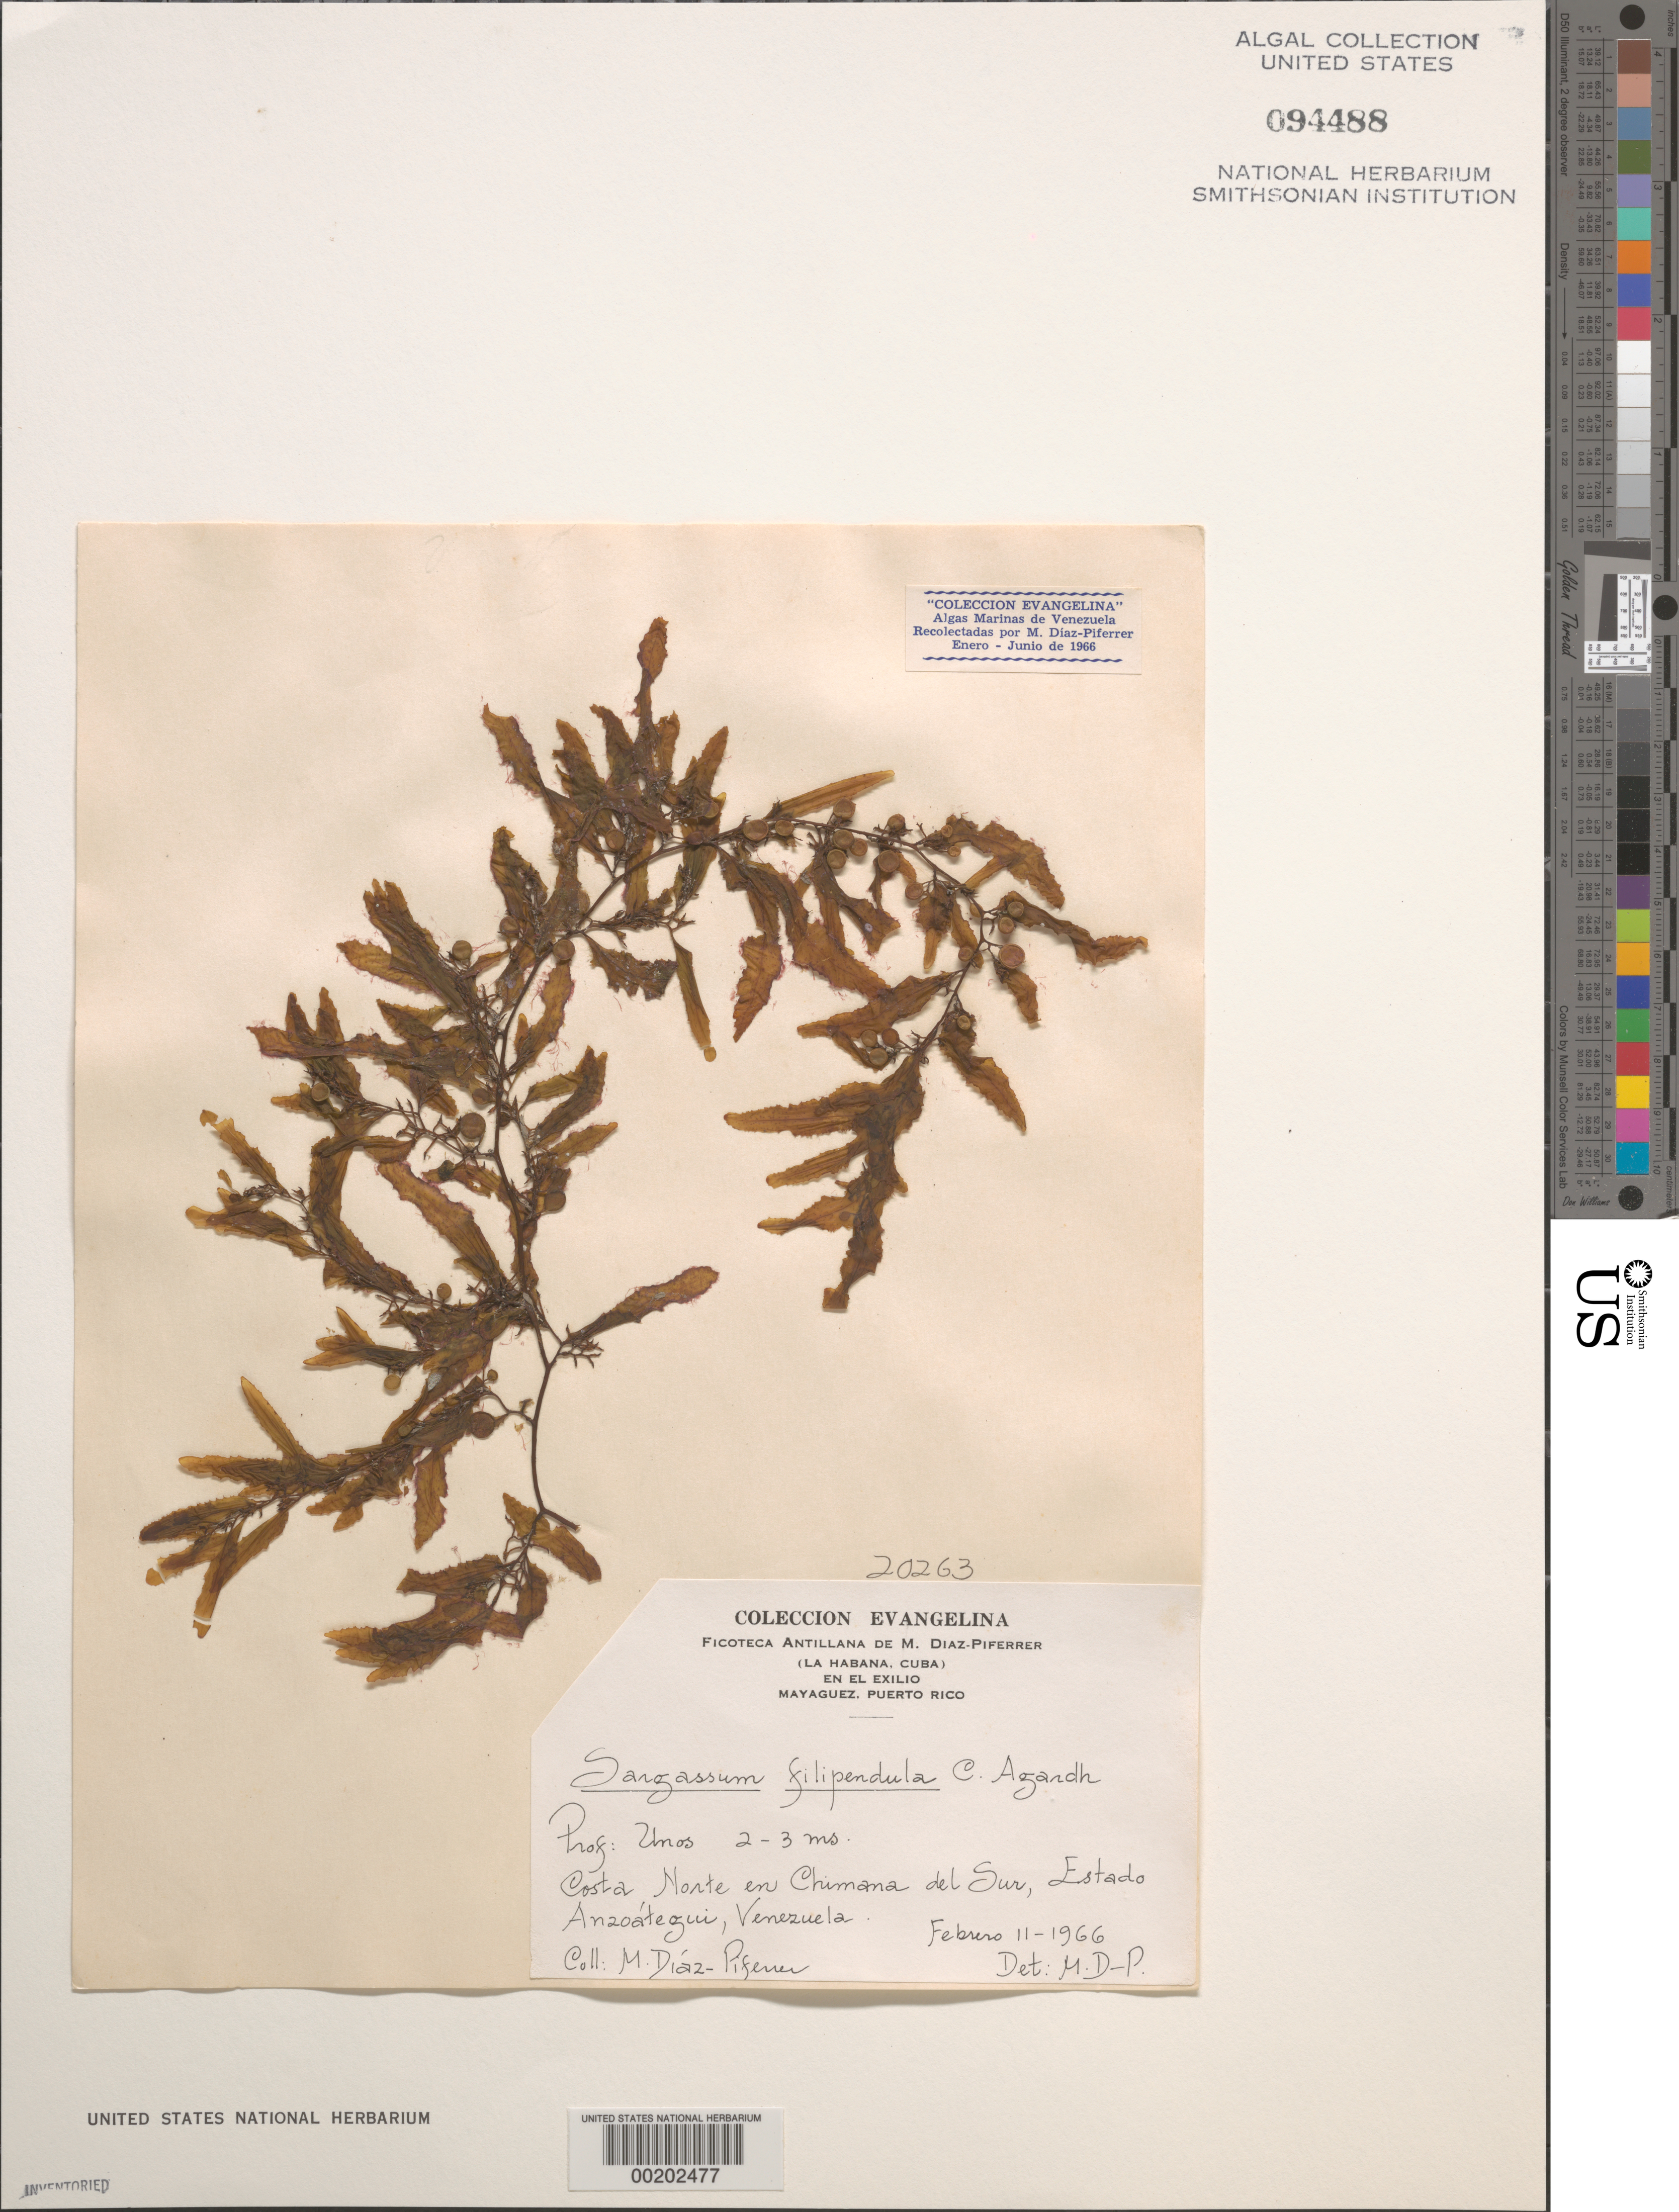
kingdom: Chromista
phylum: Ochrophyta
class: Phaeophyceae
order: Fucales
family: Sargassaceae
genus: Sargassum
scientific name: Sargassum filipendula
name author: C. Agardh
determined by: Diaz-Piferrer, M.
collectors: M. Diaz-Piferrer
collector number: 20263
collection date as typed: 11 Feb 1966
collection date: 1966-02-11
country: Venezuela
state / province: Anzoategui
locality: North of chimana del sur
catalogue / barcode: US 94488